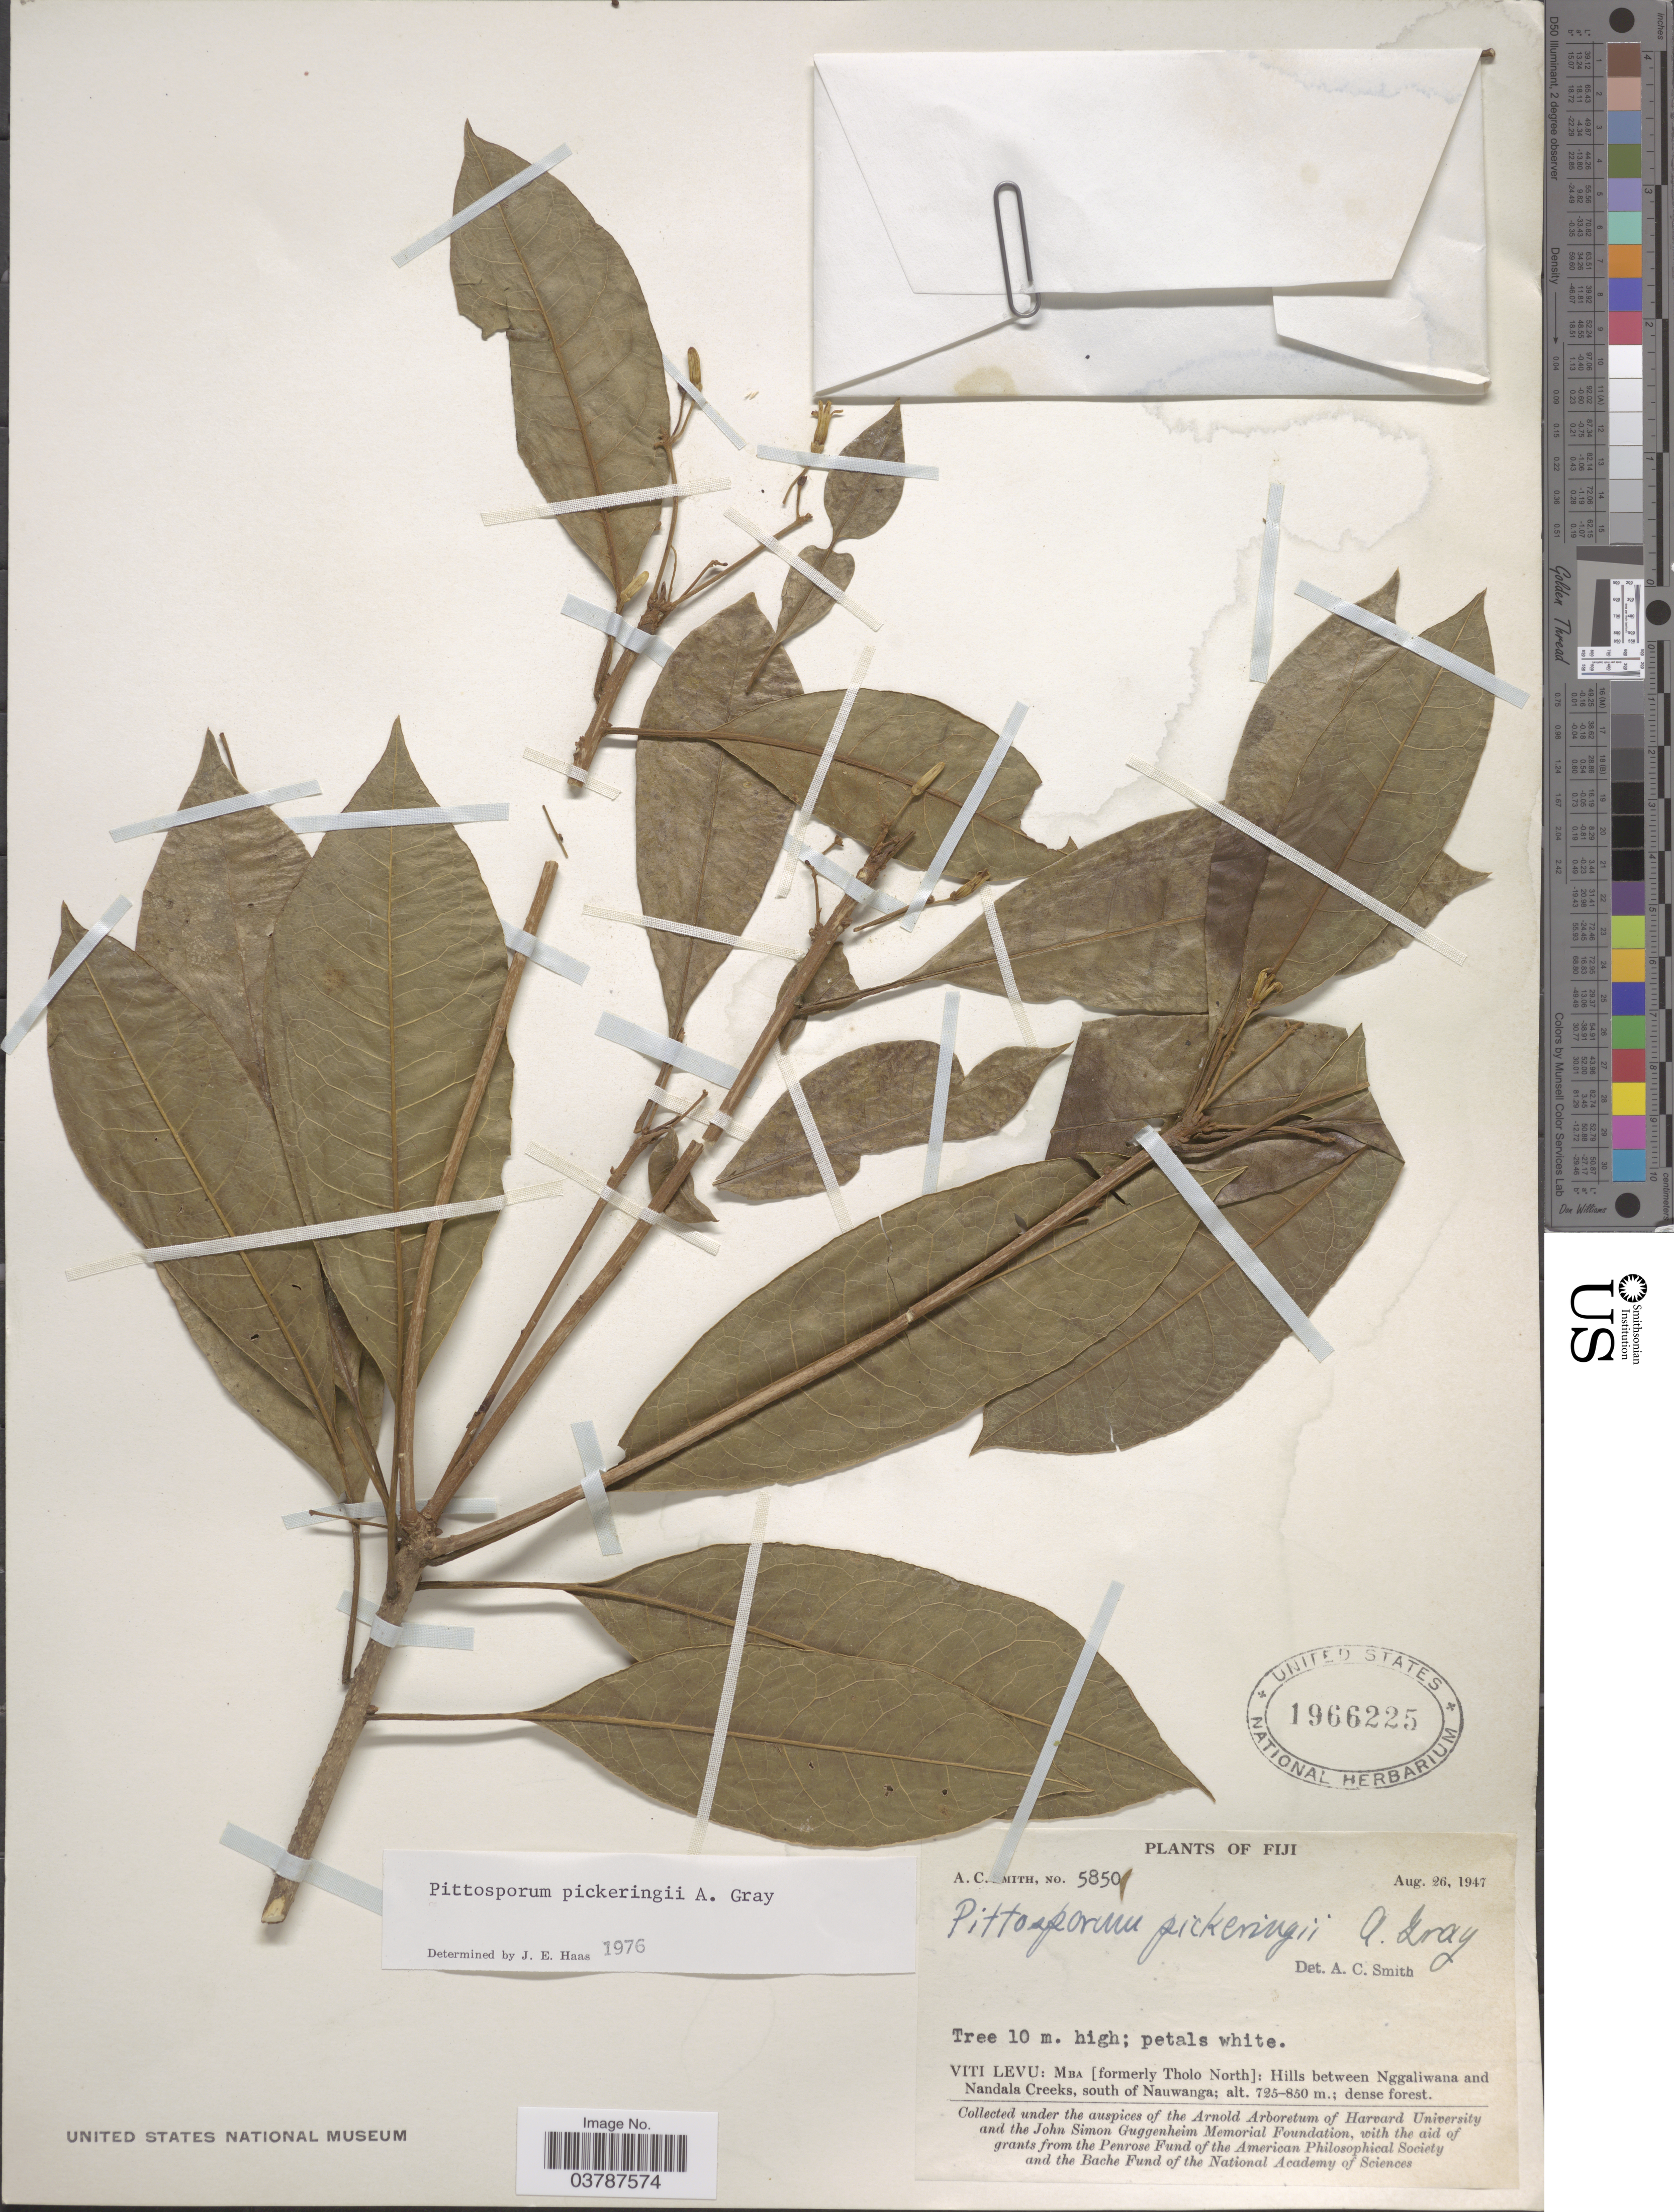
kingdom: Plantae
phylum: Tracheophyta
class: Magnoliopsida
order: Apiales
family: Pittosporaceae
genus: Pittosporum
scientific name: Pittosporum pickeringii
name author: A. Gray in Wilkes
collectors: A. C. Smith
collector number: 5850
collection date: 1947-08-26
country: Fiji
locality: Viti Levu: Mba [formerly Tholo North]: hills between Nggaliwana and Nandala Creeks, south of Nauwanga.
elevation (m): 725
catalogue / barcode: US 1966225